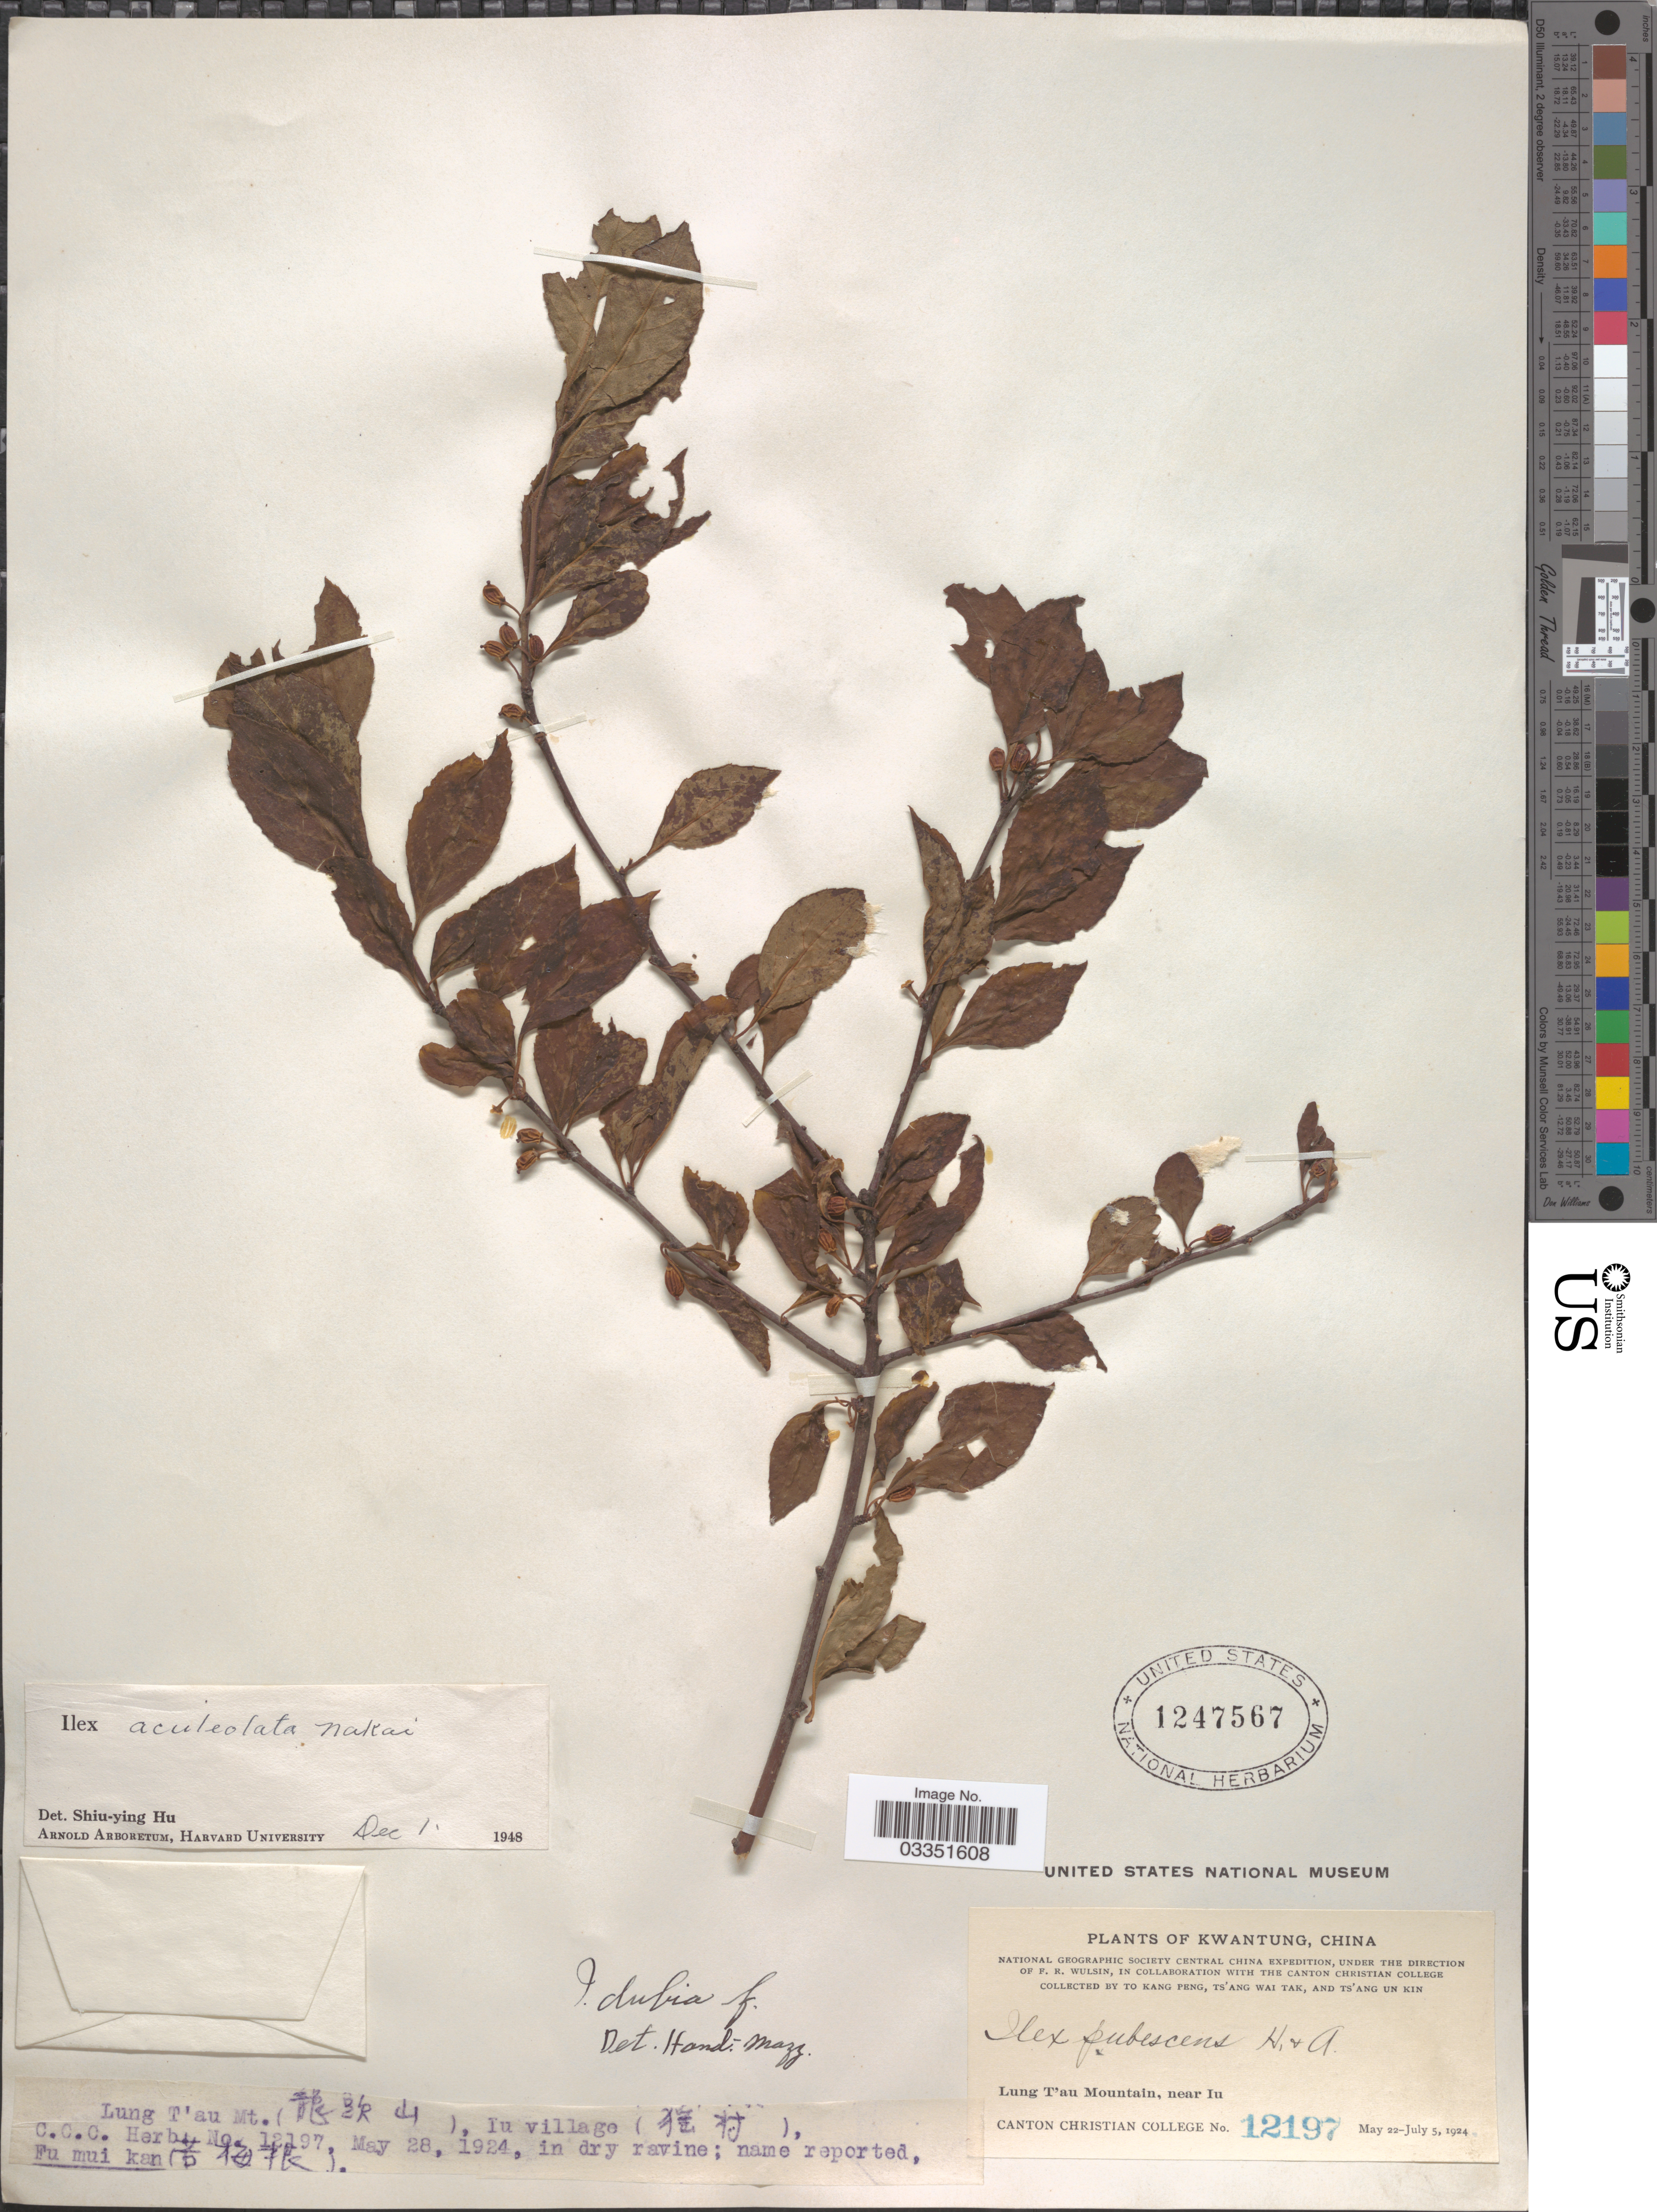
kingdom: Plantae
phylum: Tracheophyta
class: Magnoliopsida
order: Aquifoliales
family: Aquifoliaceae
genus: Ilex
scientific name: Ilex acutidenticulata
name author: Steyerm.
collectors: K. Peng, W. T. Tsang & Ts' Ang Un Kin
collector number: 12197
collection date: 1924-05-28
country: China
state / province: Guangdong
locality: Kwangtung. Lung T'au Mt. (X), Iu village (X). Lung T'au Mountain, near Iu.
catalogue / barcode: US 1247567